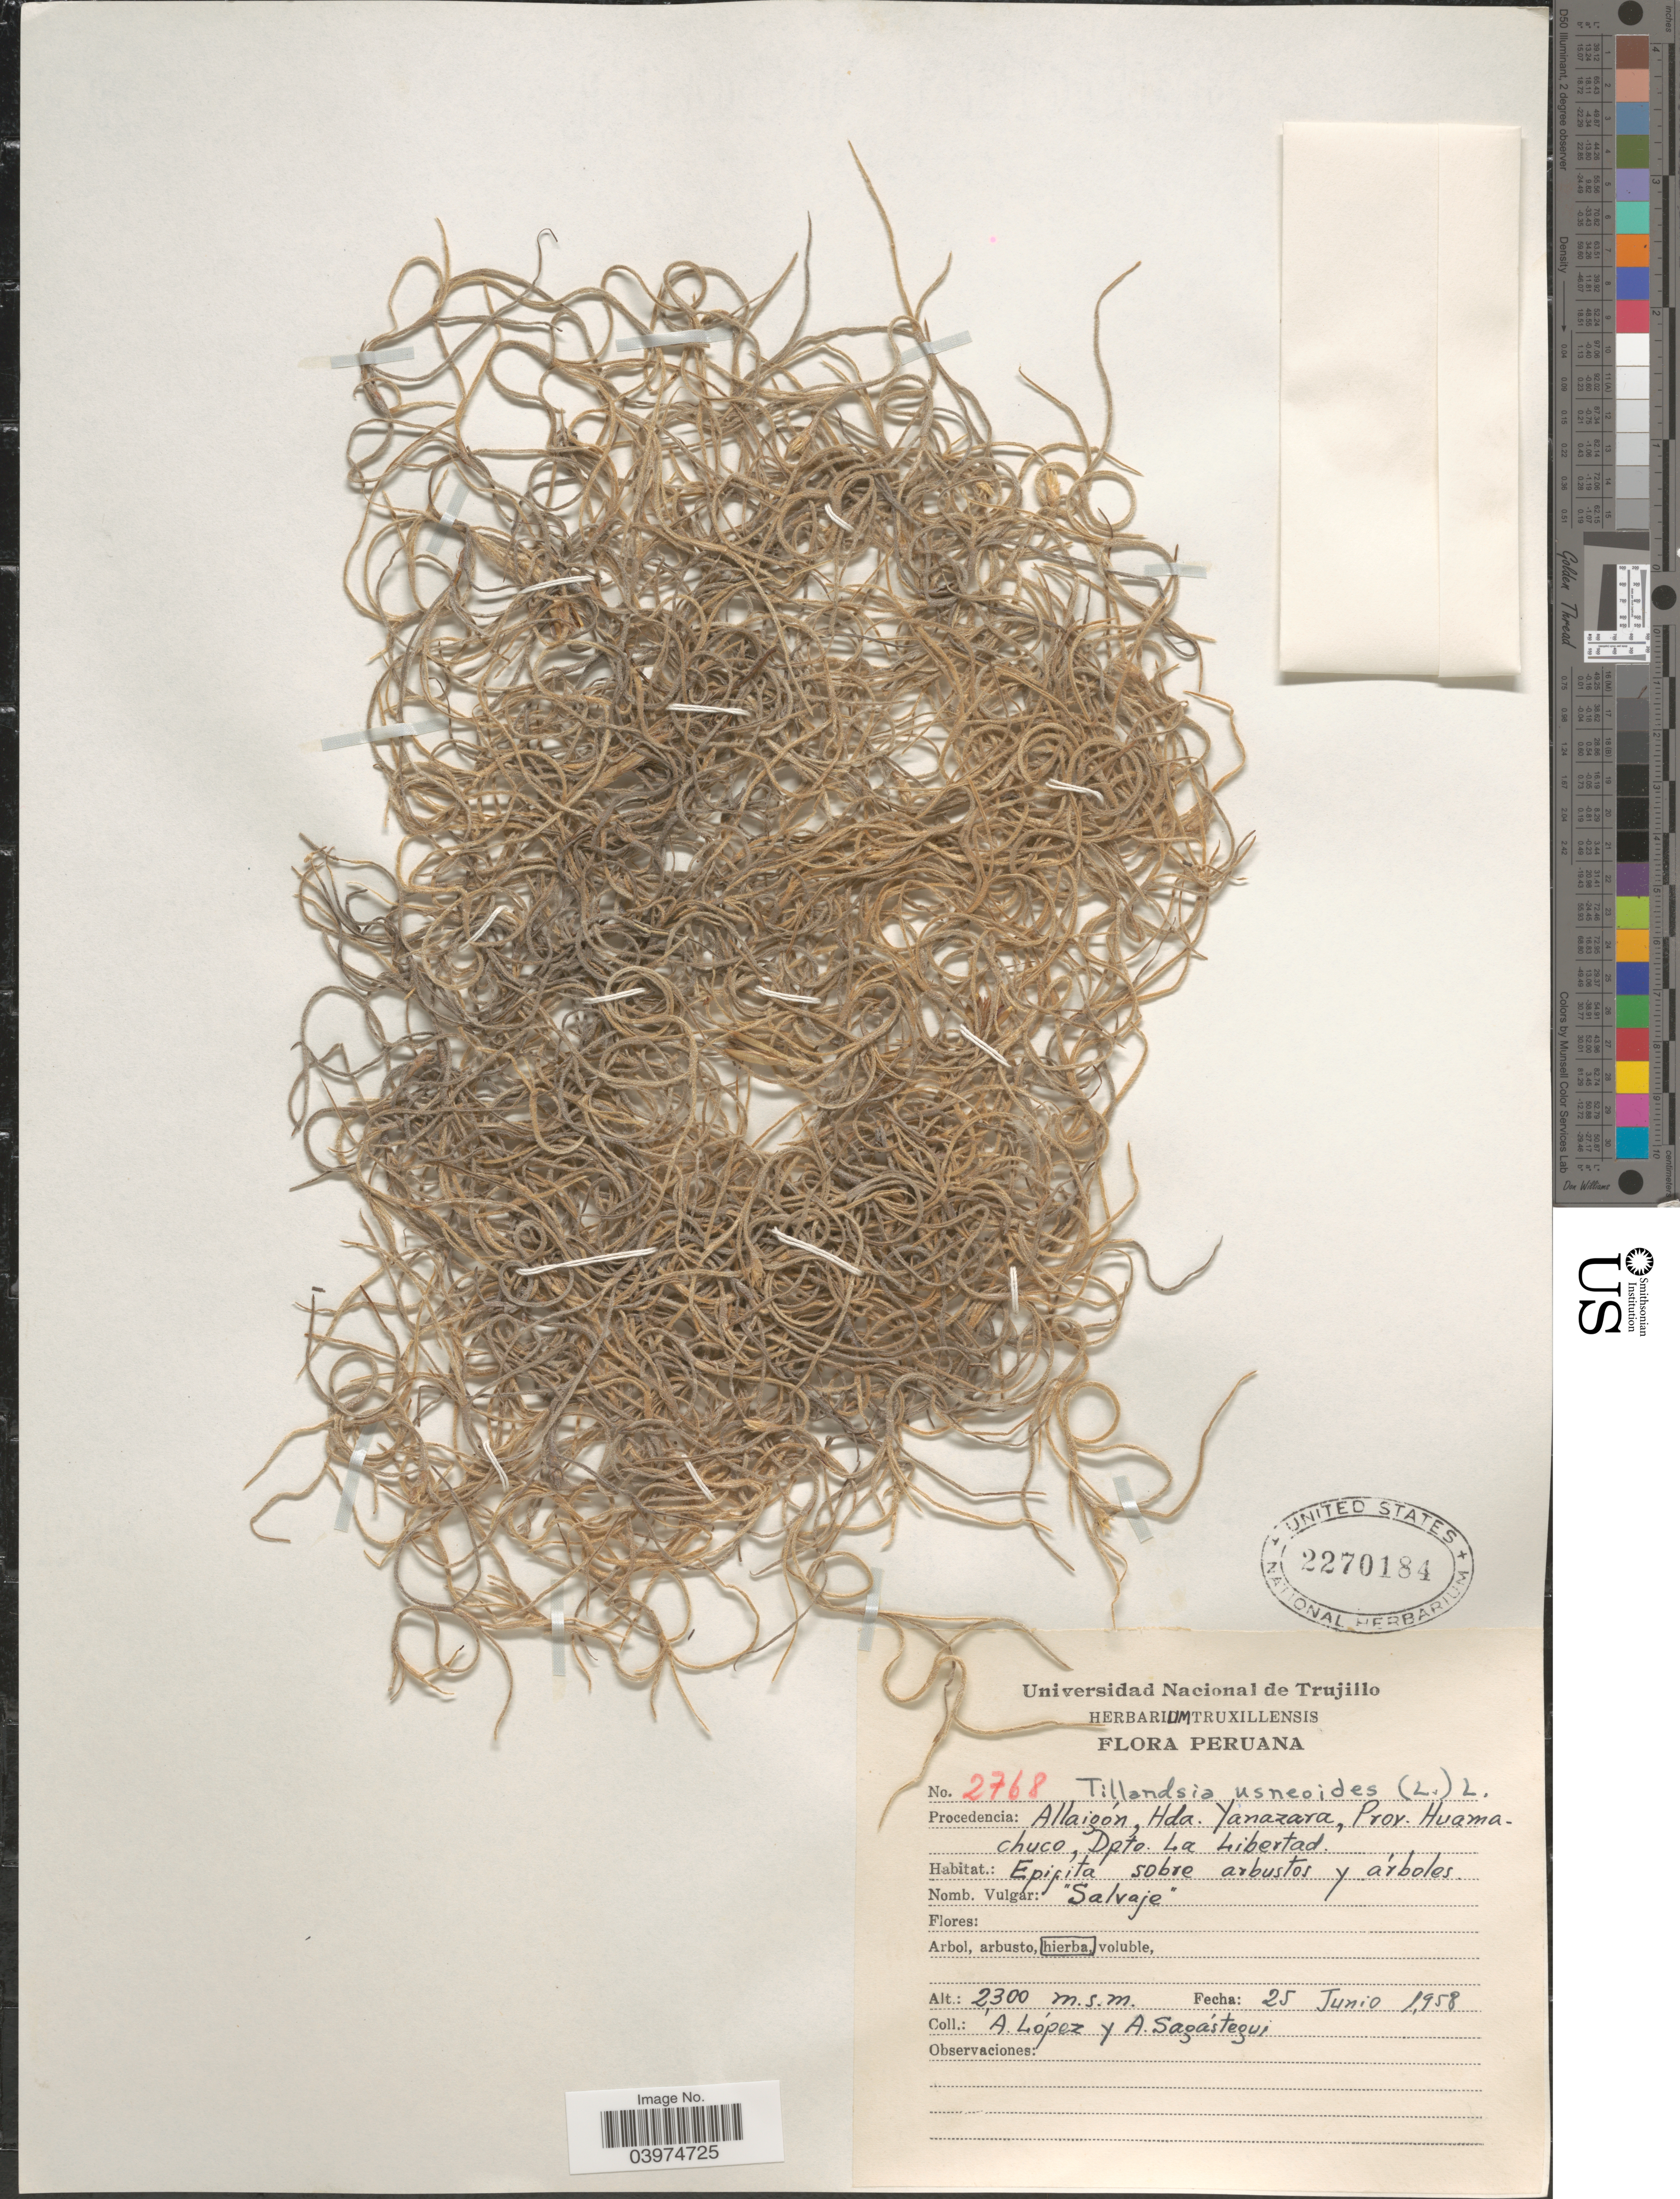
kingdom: Plantae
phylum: Tracheophyta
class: Liliopsida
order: Poales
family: Bromeliaceae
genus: Tillandsia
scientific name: Tillandsia usneoides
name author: (L.) L.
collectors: A. López & A. Sagastegui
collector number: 2768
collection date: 1958-06-25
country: Peru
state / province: La Libertad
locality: Procedencia: Allaigon, Hda. Yanazara, Prov. Huamachuco, Dpto. La Libertad.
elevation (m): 2300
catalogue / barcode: US 2270184